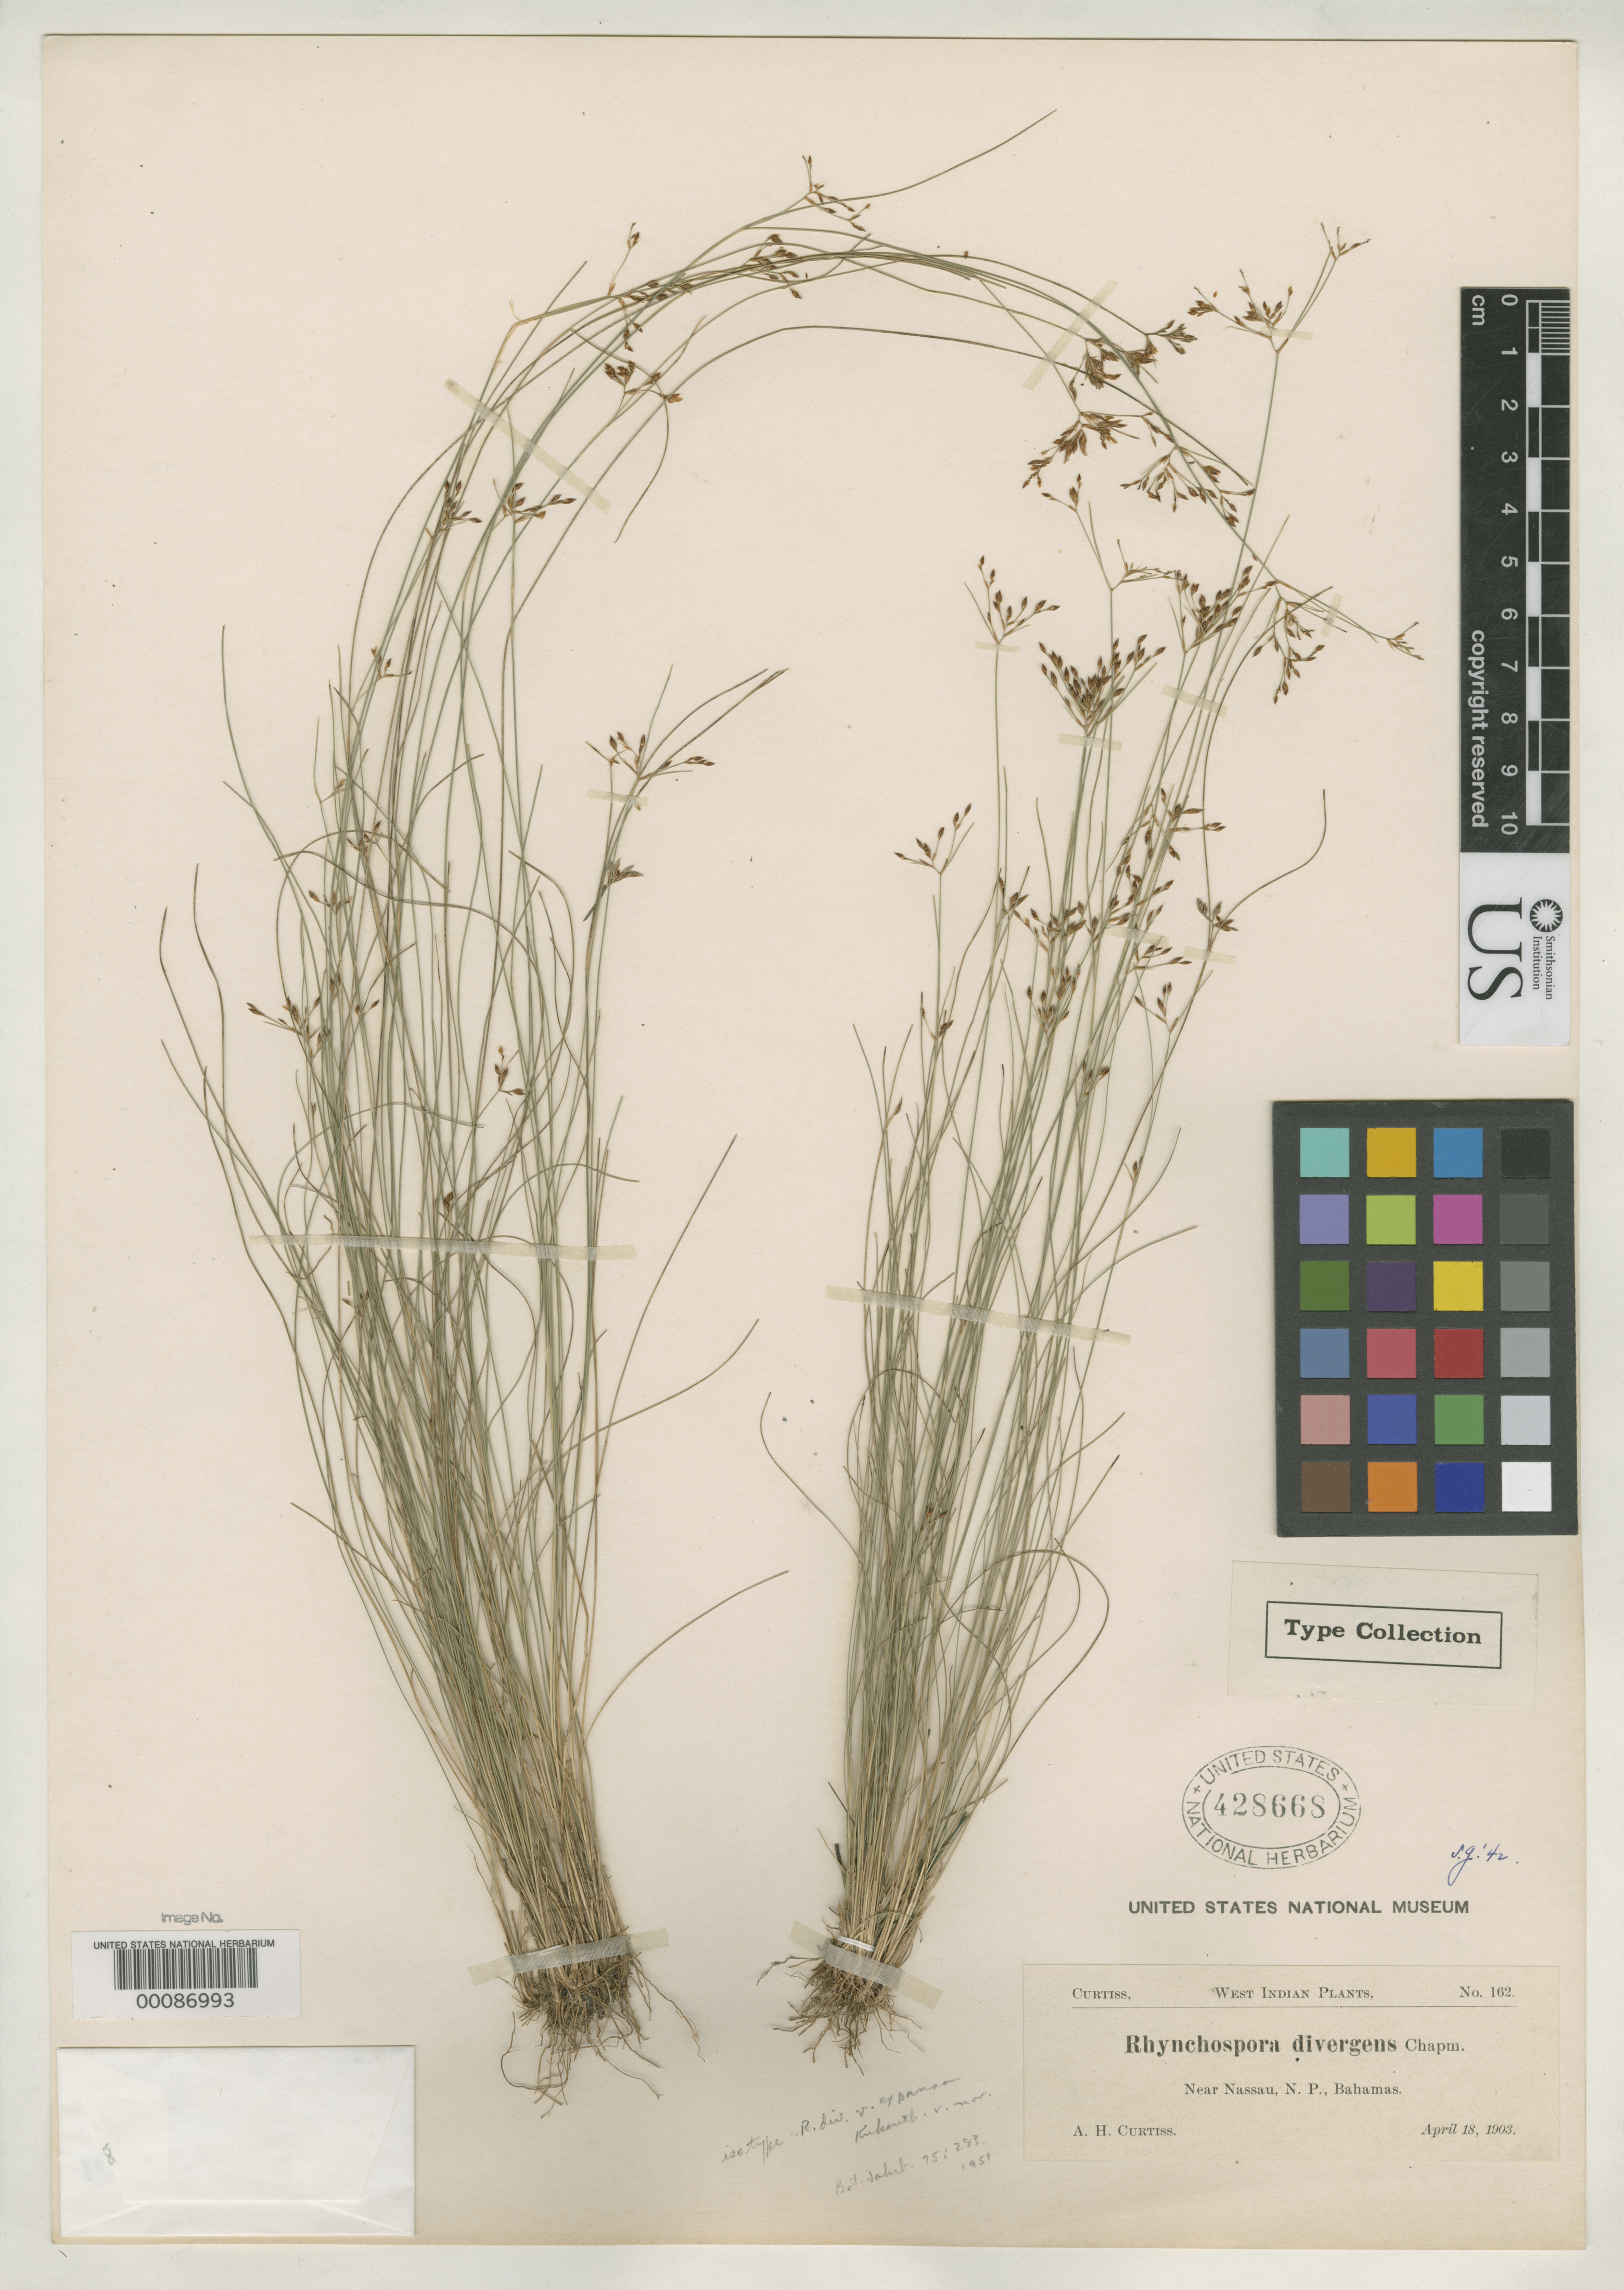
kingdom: Plantae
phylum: Tracheophyta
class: Liliopsida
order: Poales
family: Cyperaceae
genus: Rhynchospora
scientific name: Rhynchospora divergens var. expansa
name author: Kük.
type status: Type Collection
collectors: A. H. Curtiss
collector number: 162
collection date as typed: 18 Apr 1903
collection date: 1903-04-18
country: Bahamas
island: New Providence Island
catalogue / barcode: US 428668